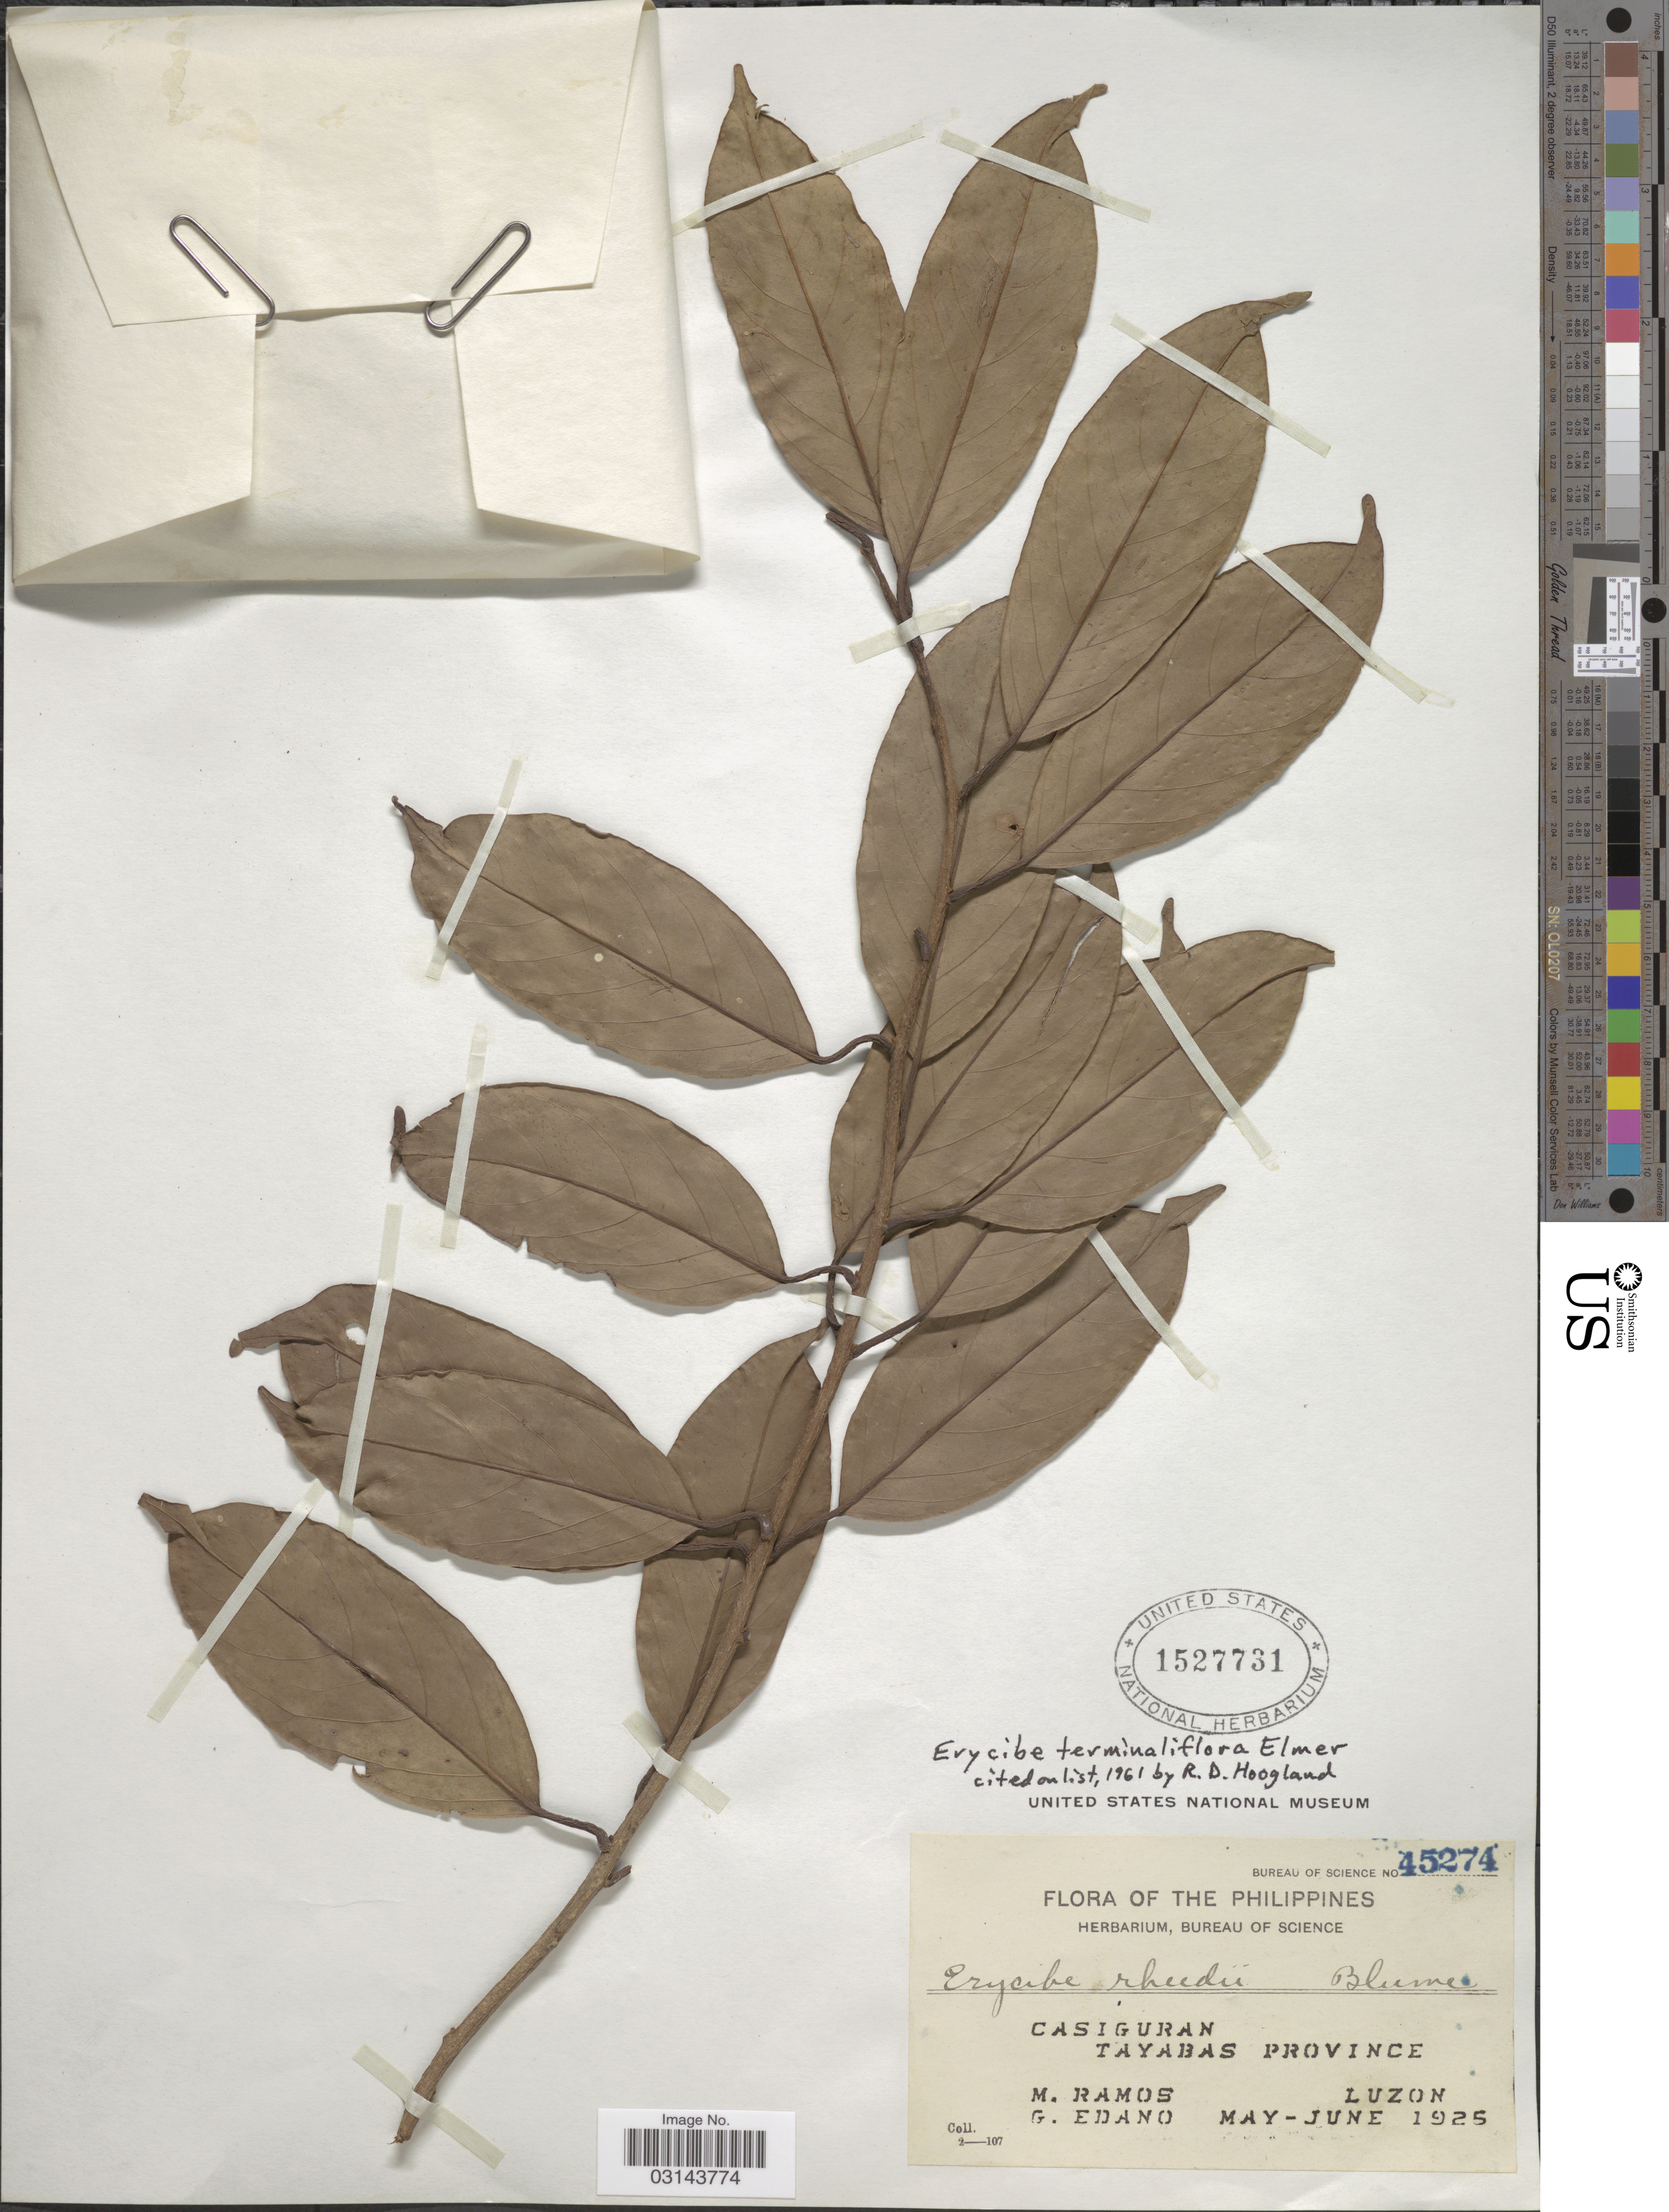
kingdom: Plantae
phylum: Tracheophyta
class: Magnoliopsida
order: Solanales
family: Convolvulaceae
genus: Erycibe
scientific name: Erycibe terminaliflora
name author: Elmer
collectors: M. Ramos & G. Edaño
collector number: Bureau of Science 45274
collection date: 1925-05/1925-06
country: Philippines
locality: Casiguran. Tayabas Province Luzon.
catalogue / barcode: US 1527731